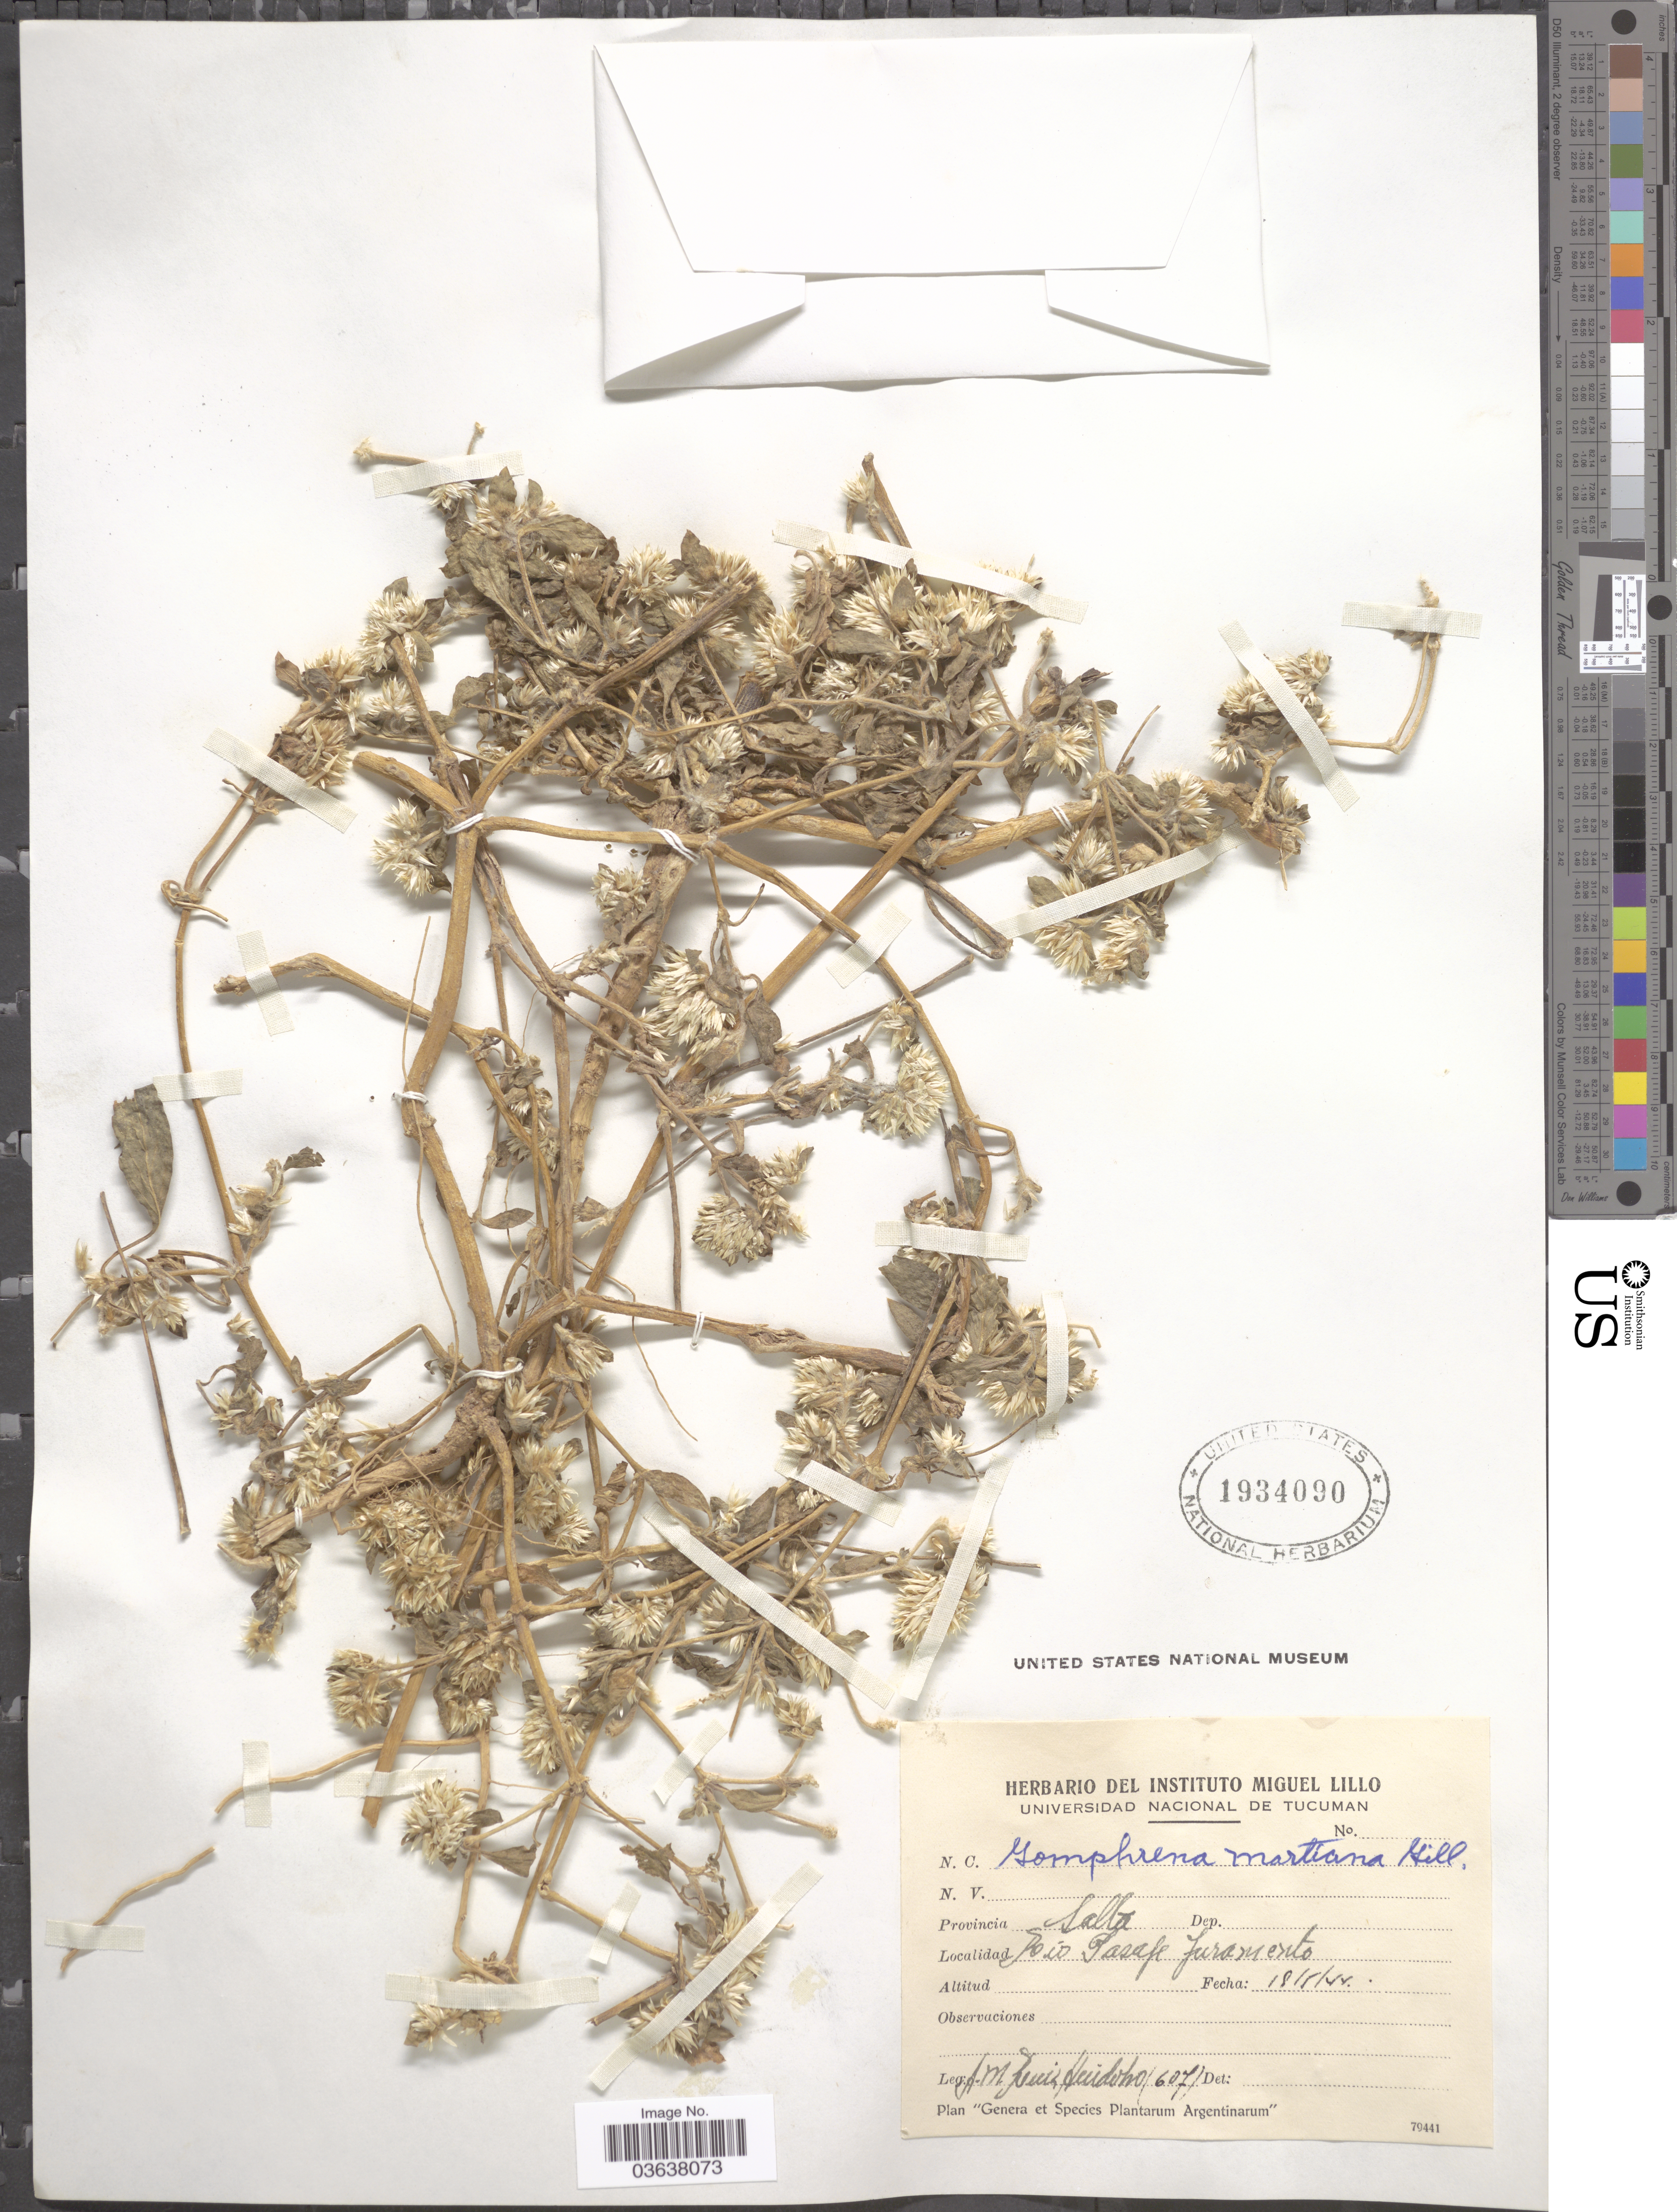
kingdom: Plantae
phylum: Tracheophyta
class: Magnoliopsida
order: Caryophyllales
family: Amaranthaceae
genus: Gomphrena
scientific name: Gomphrena martiana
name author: Gillies ex Moq.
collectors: A. Ruiz Huidobo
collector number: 607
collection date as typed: Transcribed d/m/y: 18/5/44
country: Argentina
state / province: Salta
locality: Rio Pasafe Juramento.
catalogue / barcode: US 1934090